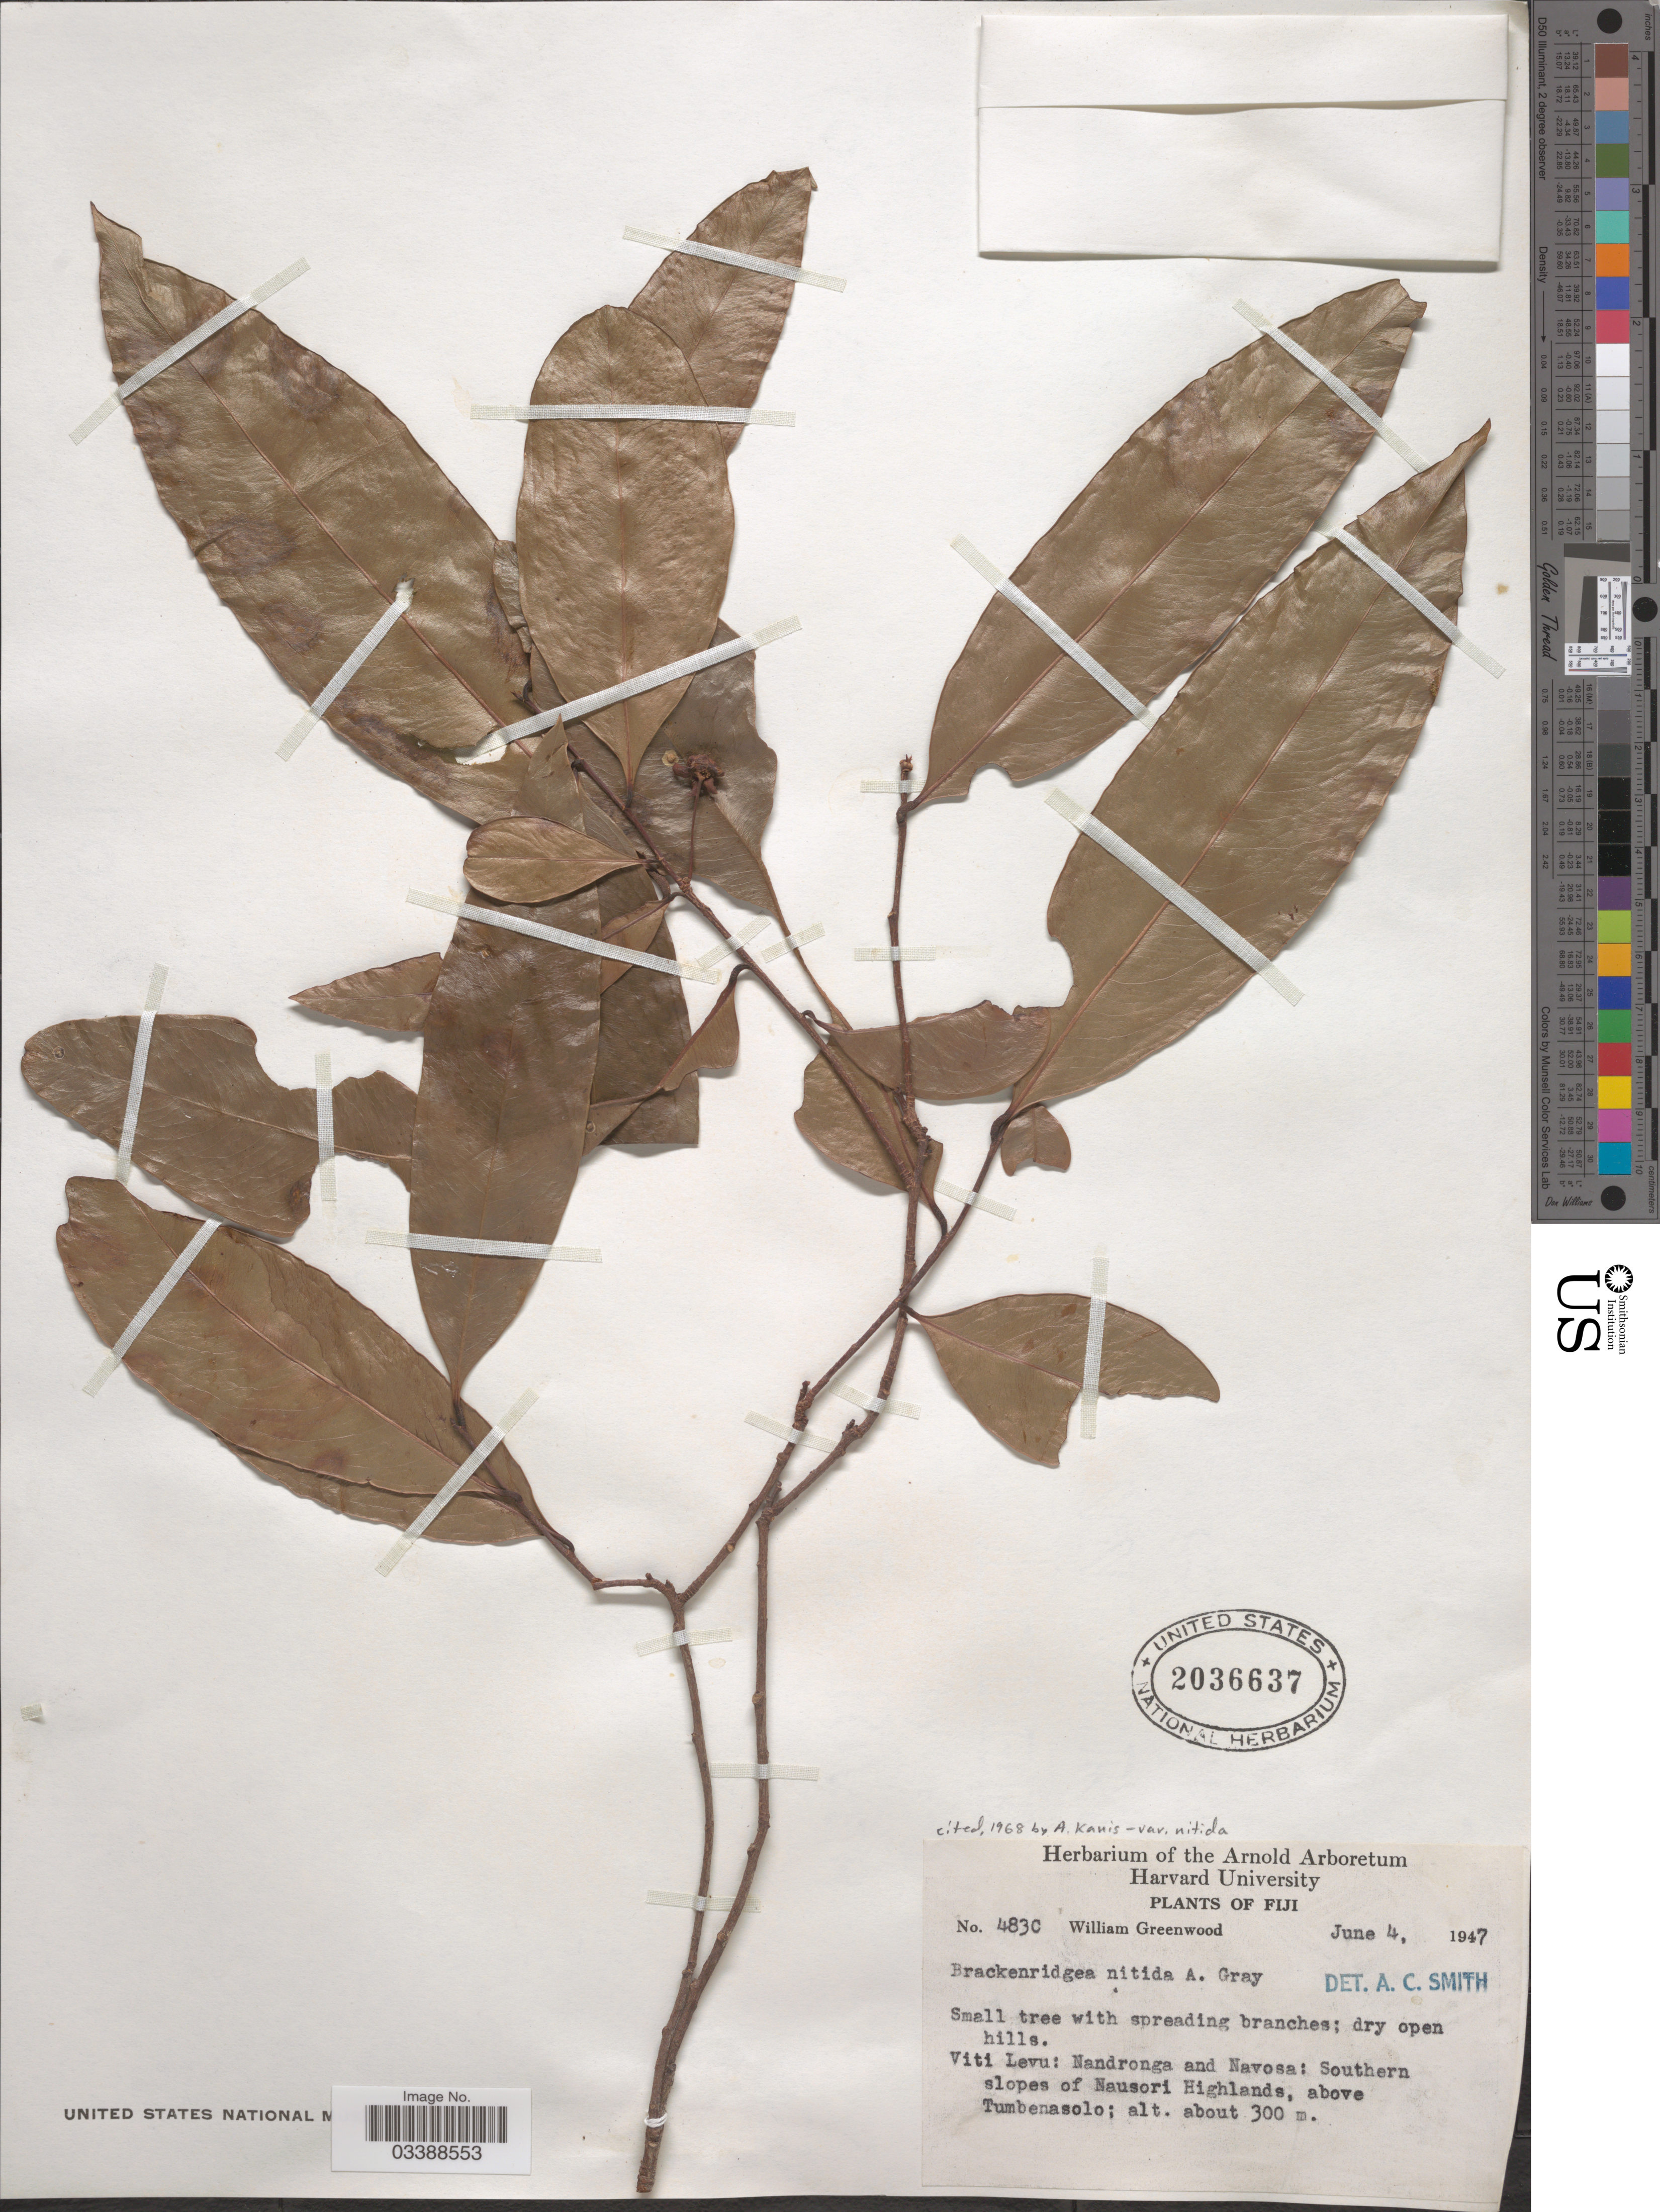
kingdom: Plantae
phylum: Tracheophyta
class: Magnoliopsida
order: Malpighiales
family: Ochnaceae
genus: Brackenridgea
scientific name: Brackenridgea nitida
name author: A. Gray in Wilkes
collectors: W. Greenwood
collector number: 4830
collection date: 1947-06-04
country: Fiji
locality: Viti Levu: Nandronga and Navosa: Southern slopes of Nausori Highlands, above Tumbenasolo.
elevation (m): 300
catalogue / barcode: US 2036637